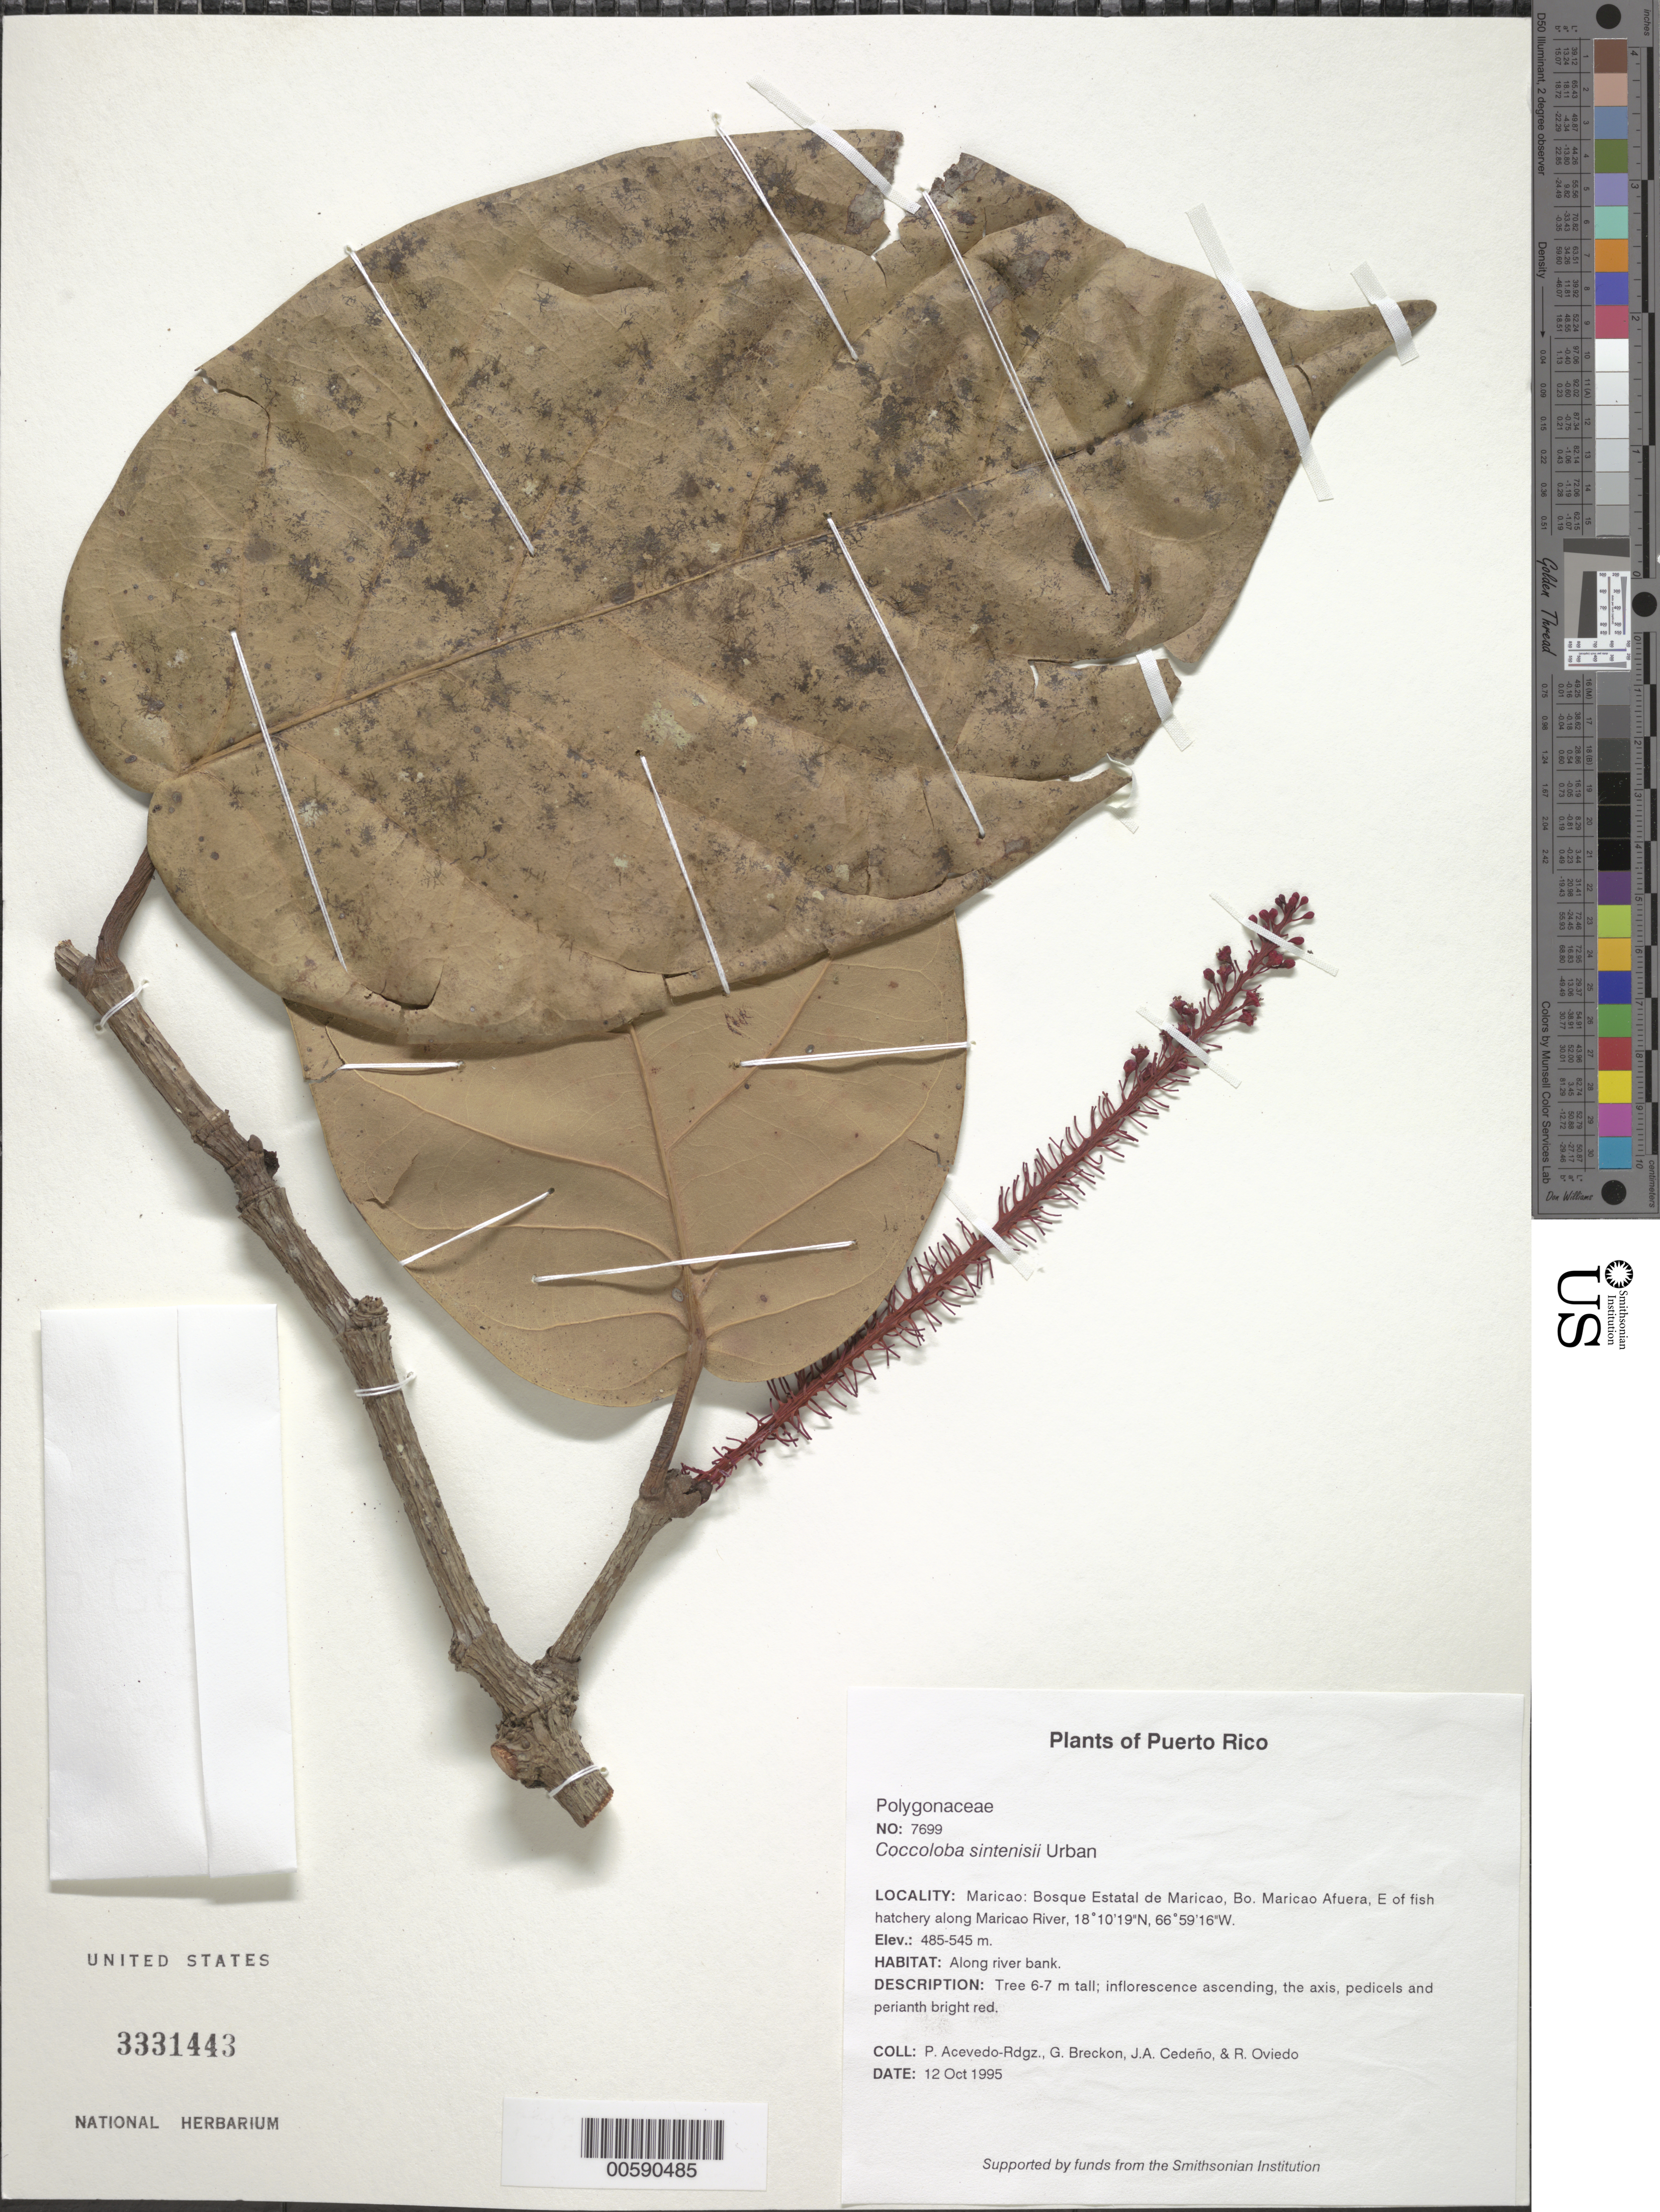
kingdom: Plantae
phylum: Tracheophyta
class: Magnoliopsida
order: Caryophyllales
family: Polygonaceae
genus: Coccoloba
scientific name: Coccoloba sintenisii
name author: Urb.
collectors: P. Acevedo-Rodr., G. J. Breckon, J. A. Cedeño M. & R. Oviedo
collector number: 7699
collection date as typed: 13 Oct 1995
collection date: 1995-10-13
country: Puerto Rico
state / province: Maricao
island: Puerto Rico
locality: Maricao: Bosque Estatal de Maricao, Bo. Maricao Afuera, E of fish hatchery along Maricao River.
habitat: Along river bank.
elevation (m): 485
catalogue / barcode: US 331443